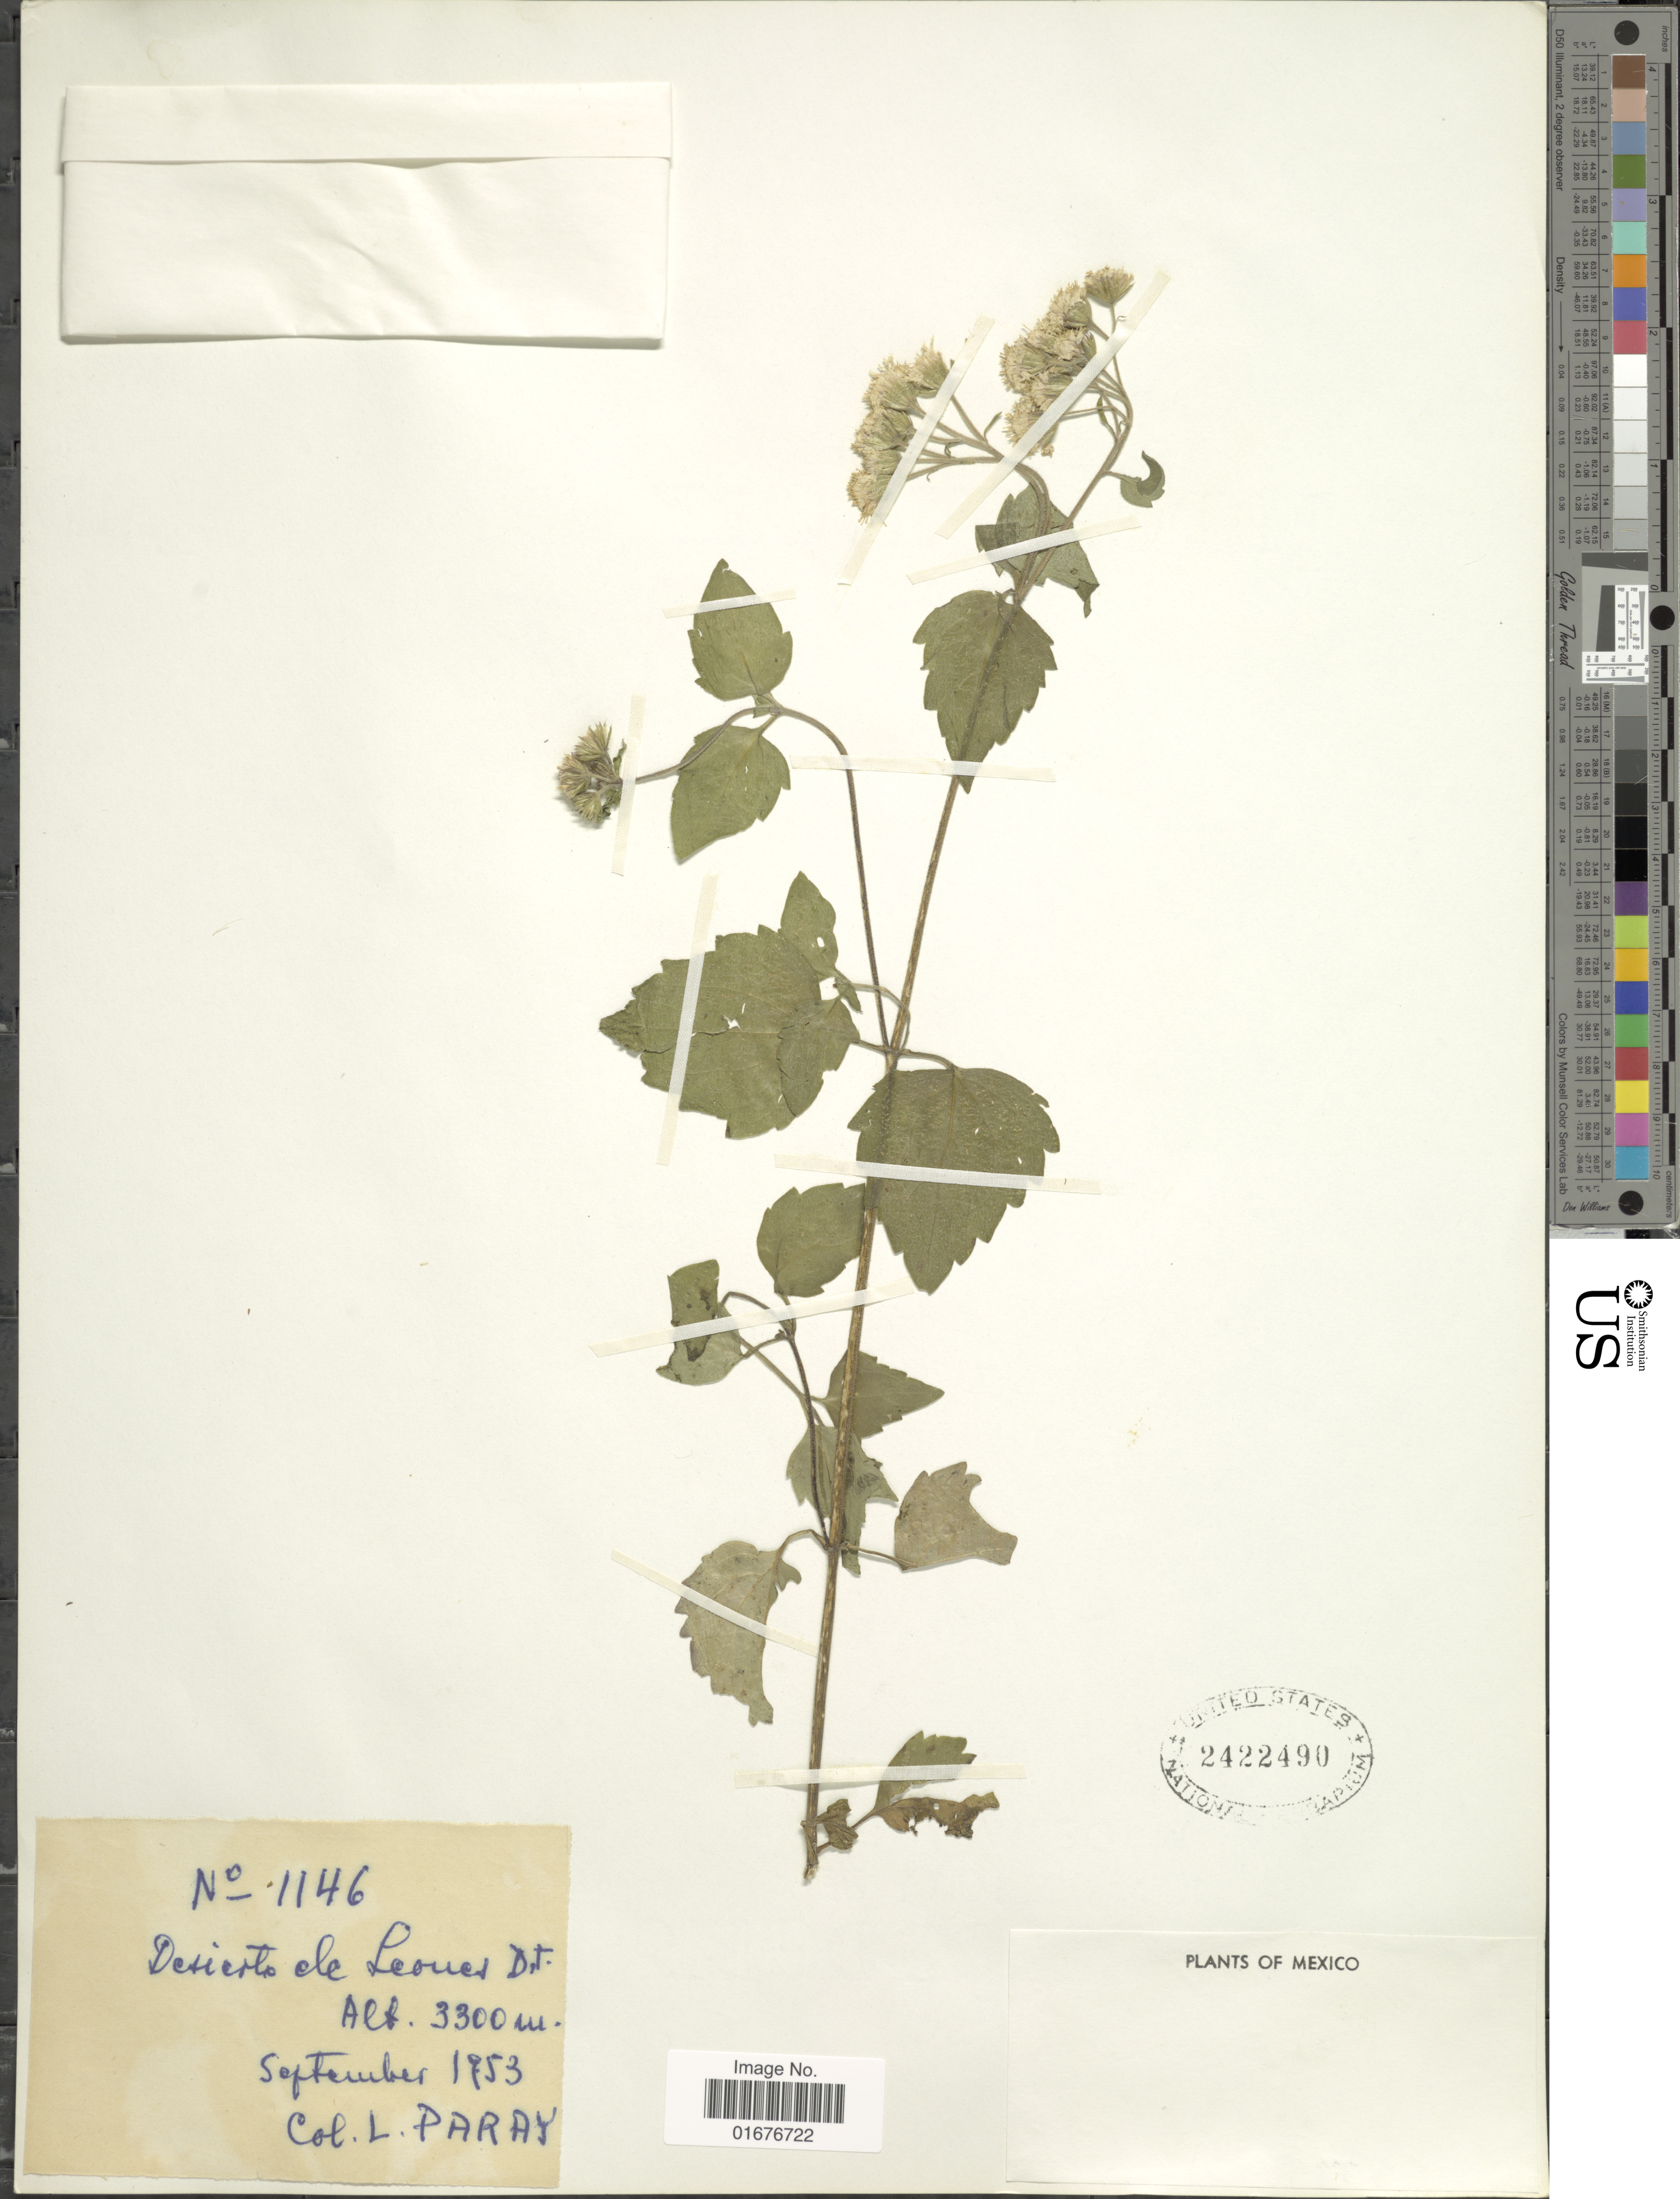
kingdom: Plantae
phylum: Tracheophyta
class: Magnoliopsida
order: Asterales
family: Asteraceae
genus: Ageratina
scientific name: Ageratina prunellaefolia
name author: (Kunth) R.M. King & H. Rob.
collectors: L. Paray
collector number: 1146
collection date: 1953-09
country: Mexico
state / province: Distrito Federal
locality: Desierto de Leones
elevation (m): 3300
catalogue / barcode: US 2422490